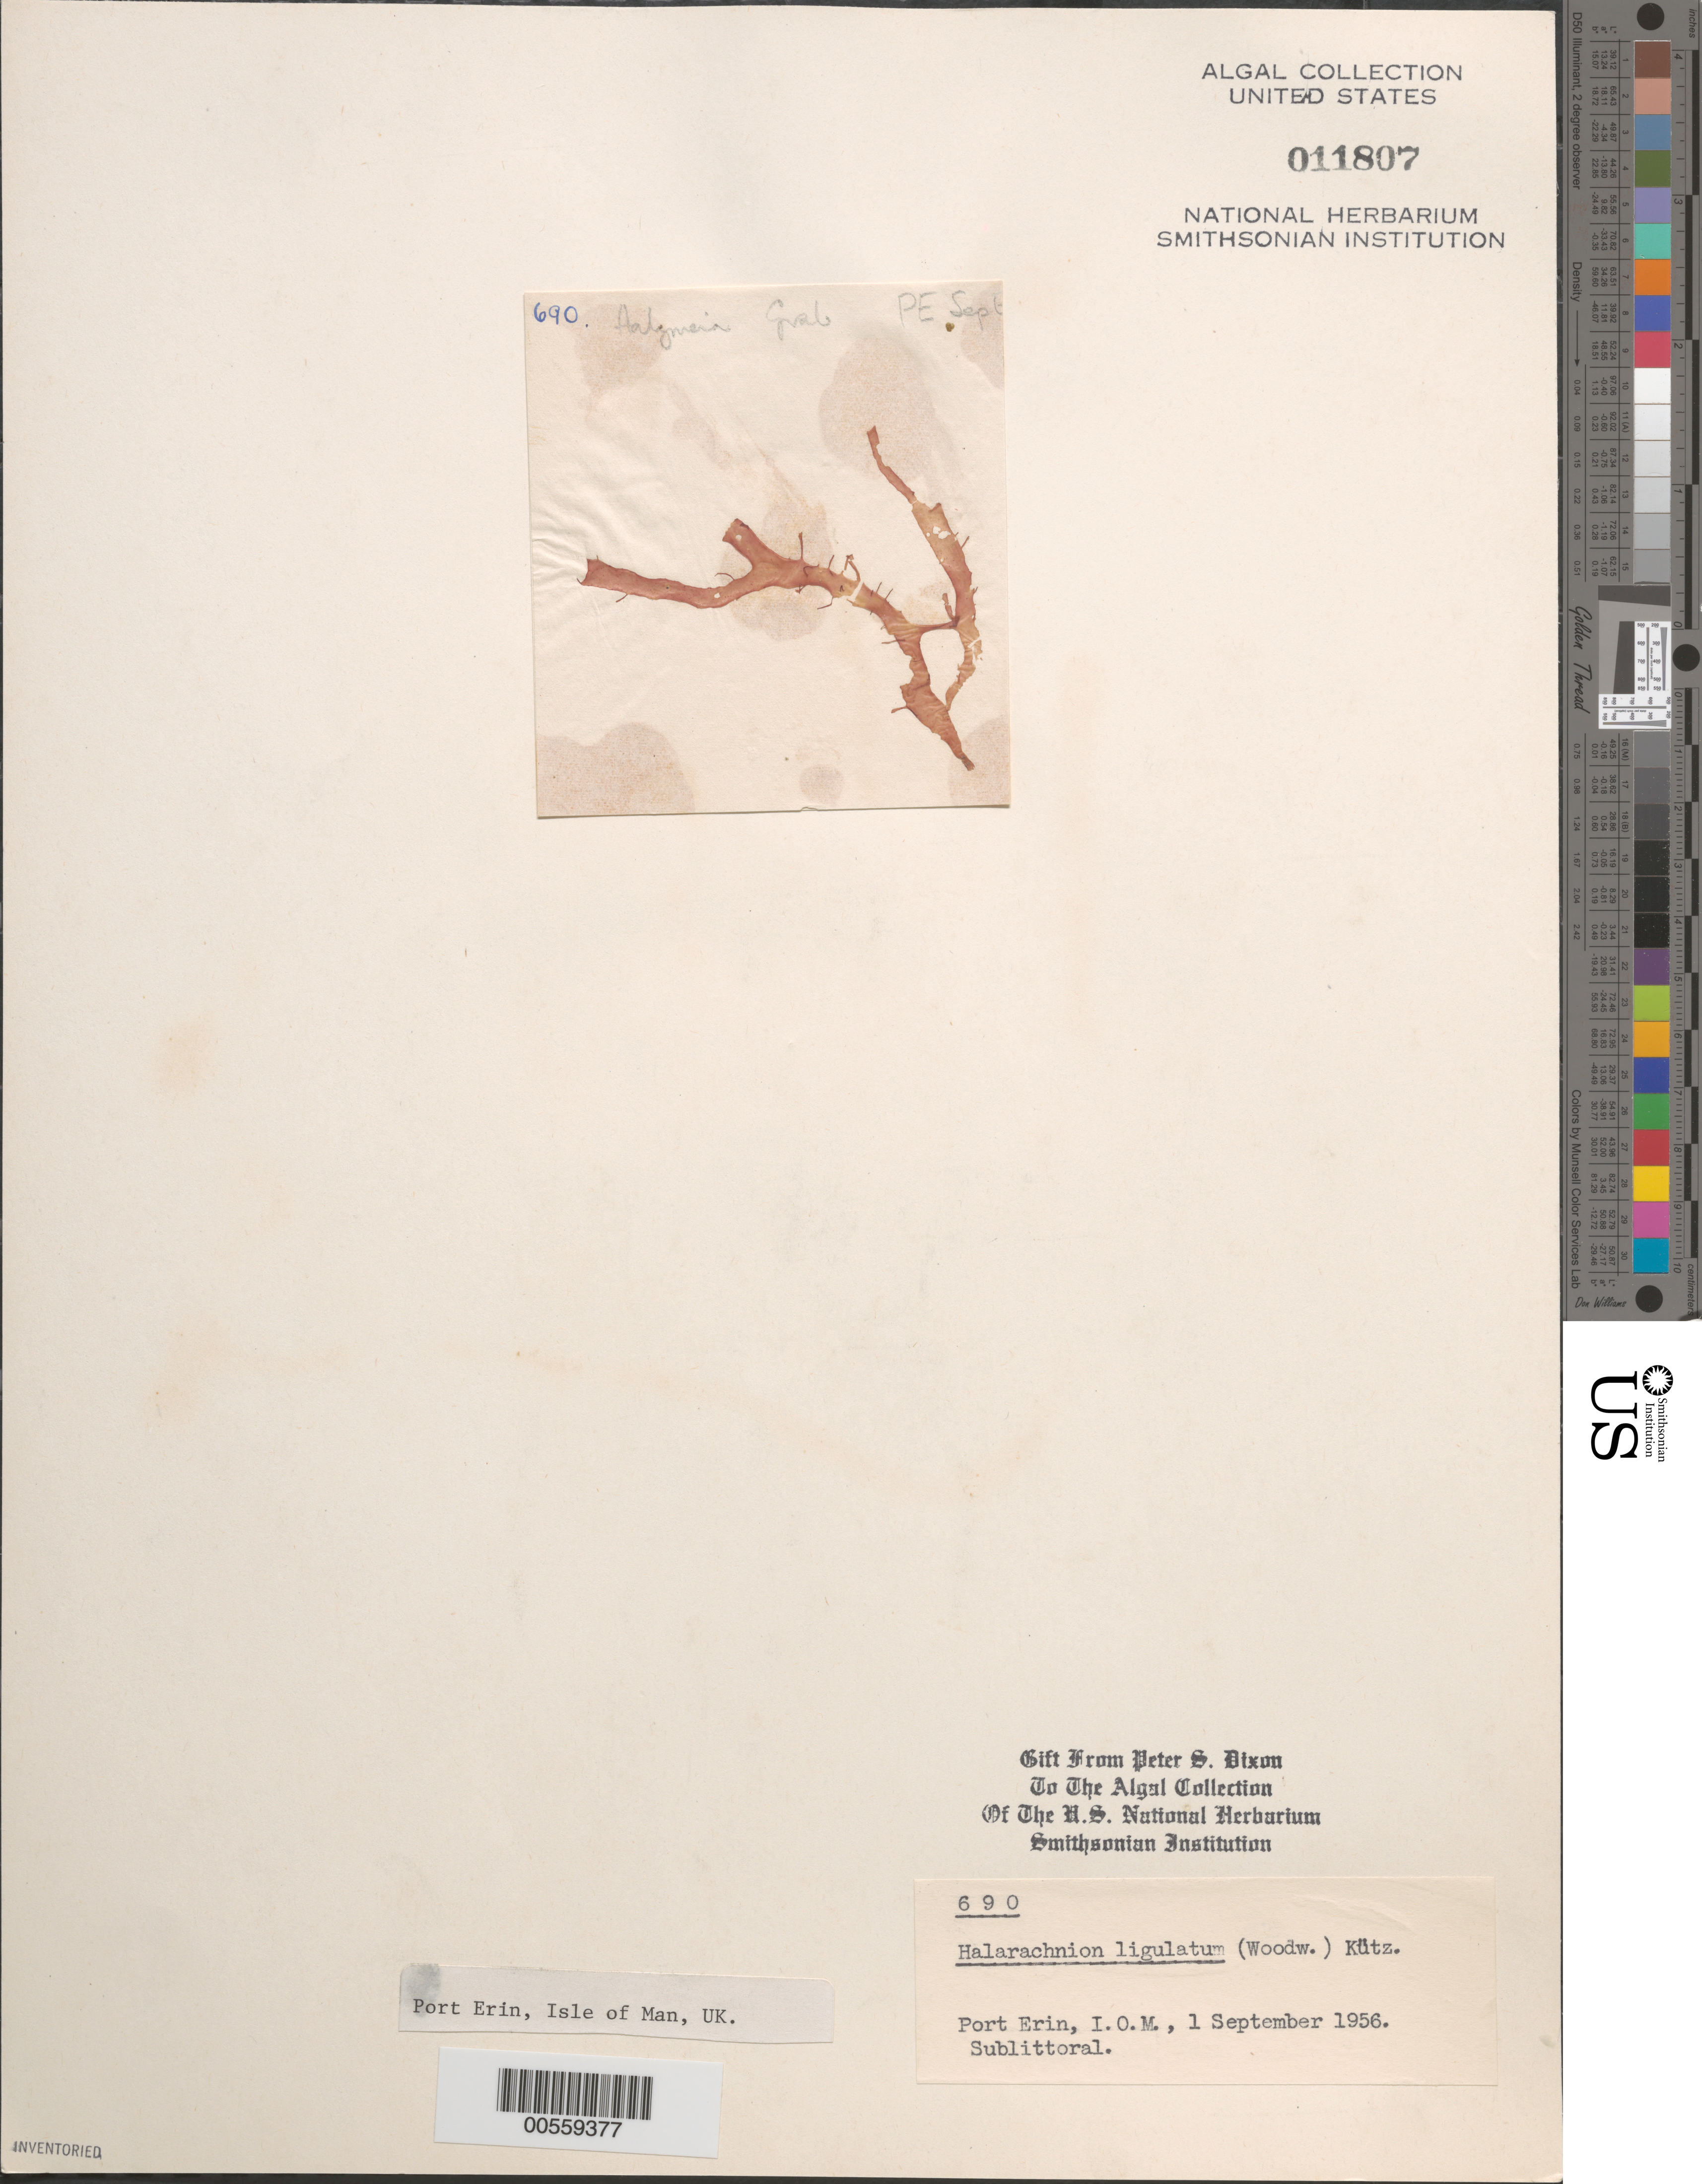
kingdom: Plantae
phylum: Rhodophyta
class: Florideophyceae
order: Gigartinales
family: Furcellariaceae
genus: Halarachnion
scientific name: Halarachnion ligulatum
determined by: Dixon, P. S.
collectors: P. S. Dixon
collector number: PSD 690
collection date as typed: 01 Sep 1956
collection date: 1956-09-01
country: United Kingdom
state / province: England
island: Isle of Man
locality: Port Erin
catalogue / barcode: US 11807